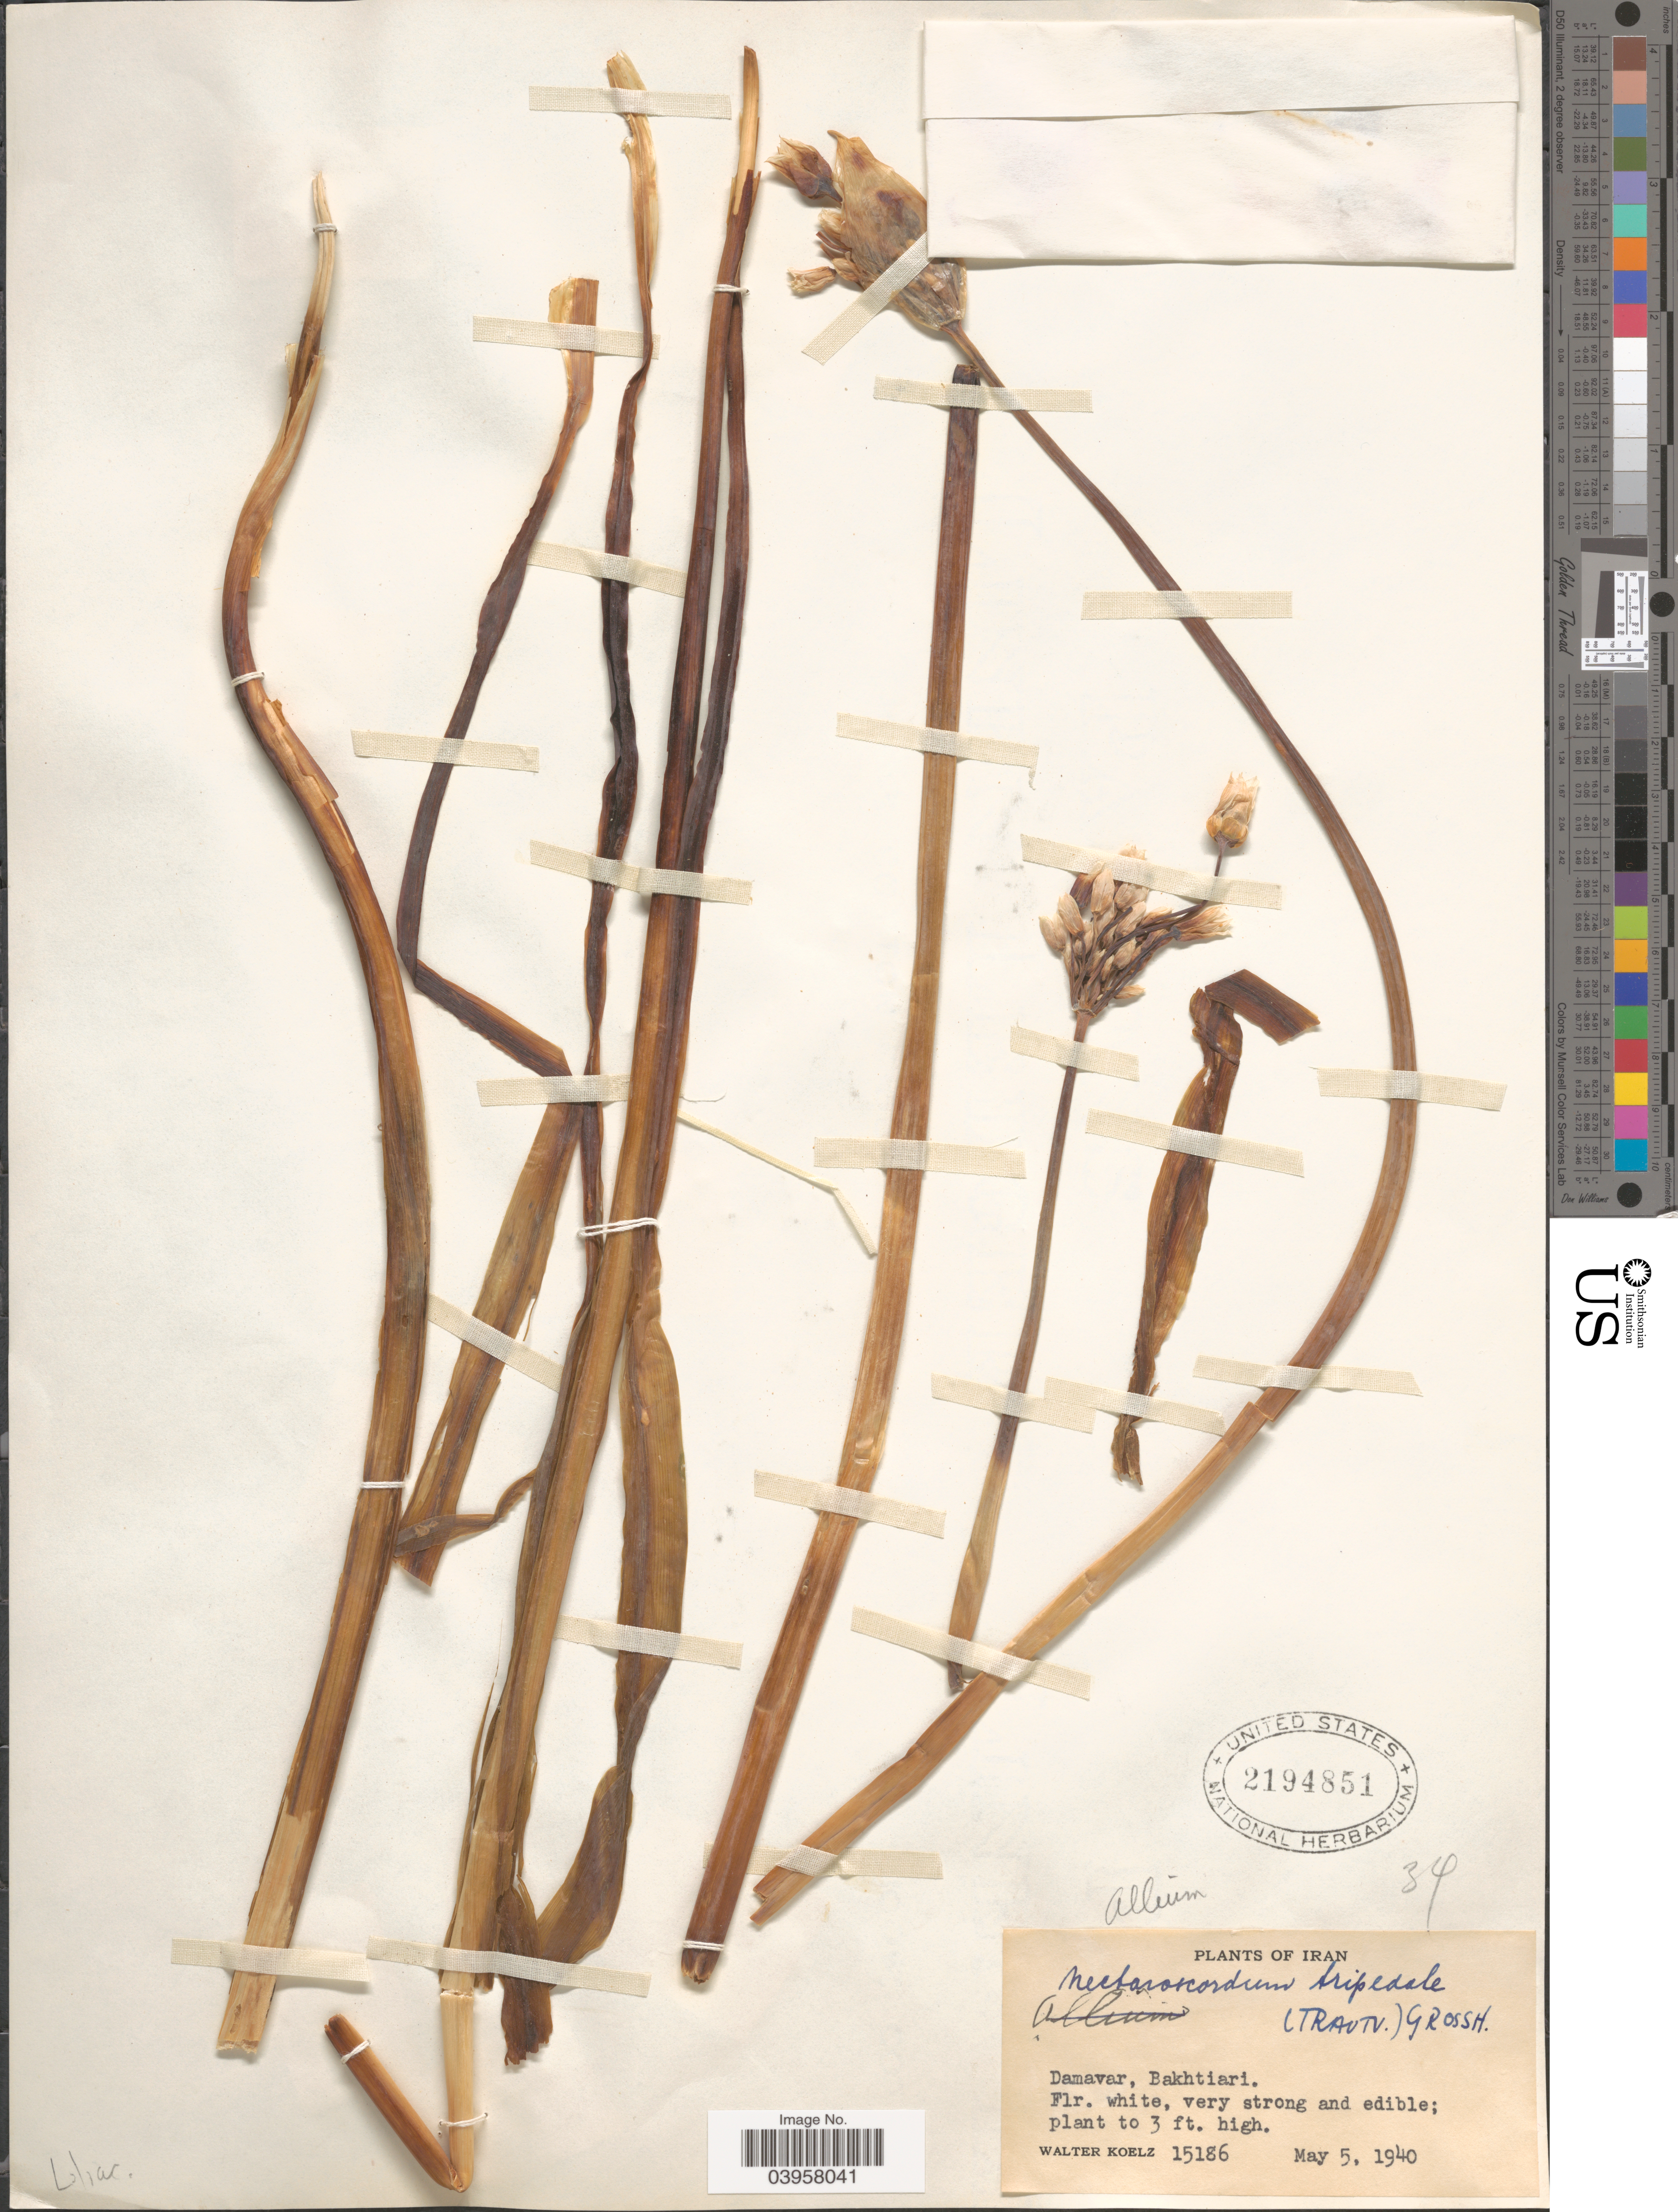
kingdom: Plantae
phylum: Tracheophyta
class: Liliopsida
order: Asparagales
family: Amaryllidaceae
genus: Allium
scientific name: Allium tripedale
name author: Trautv.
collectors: W. N. Koelz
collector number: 15186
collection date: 1940-05-05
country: Iran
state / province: Chahar Mahaal and Bakhtiari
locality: Damavar, Bakhtiari.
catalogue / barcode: US 2194851